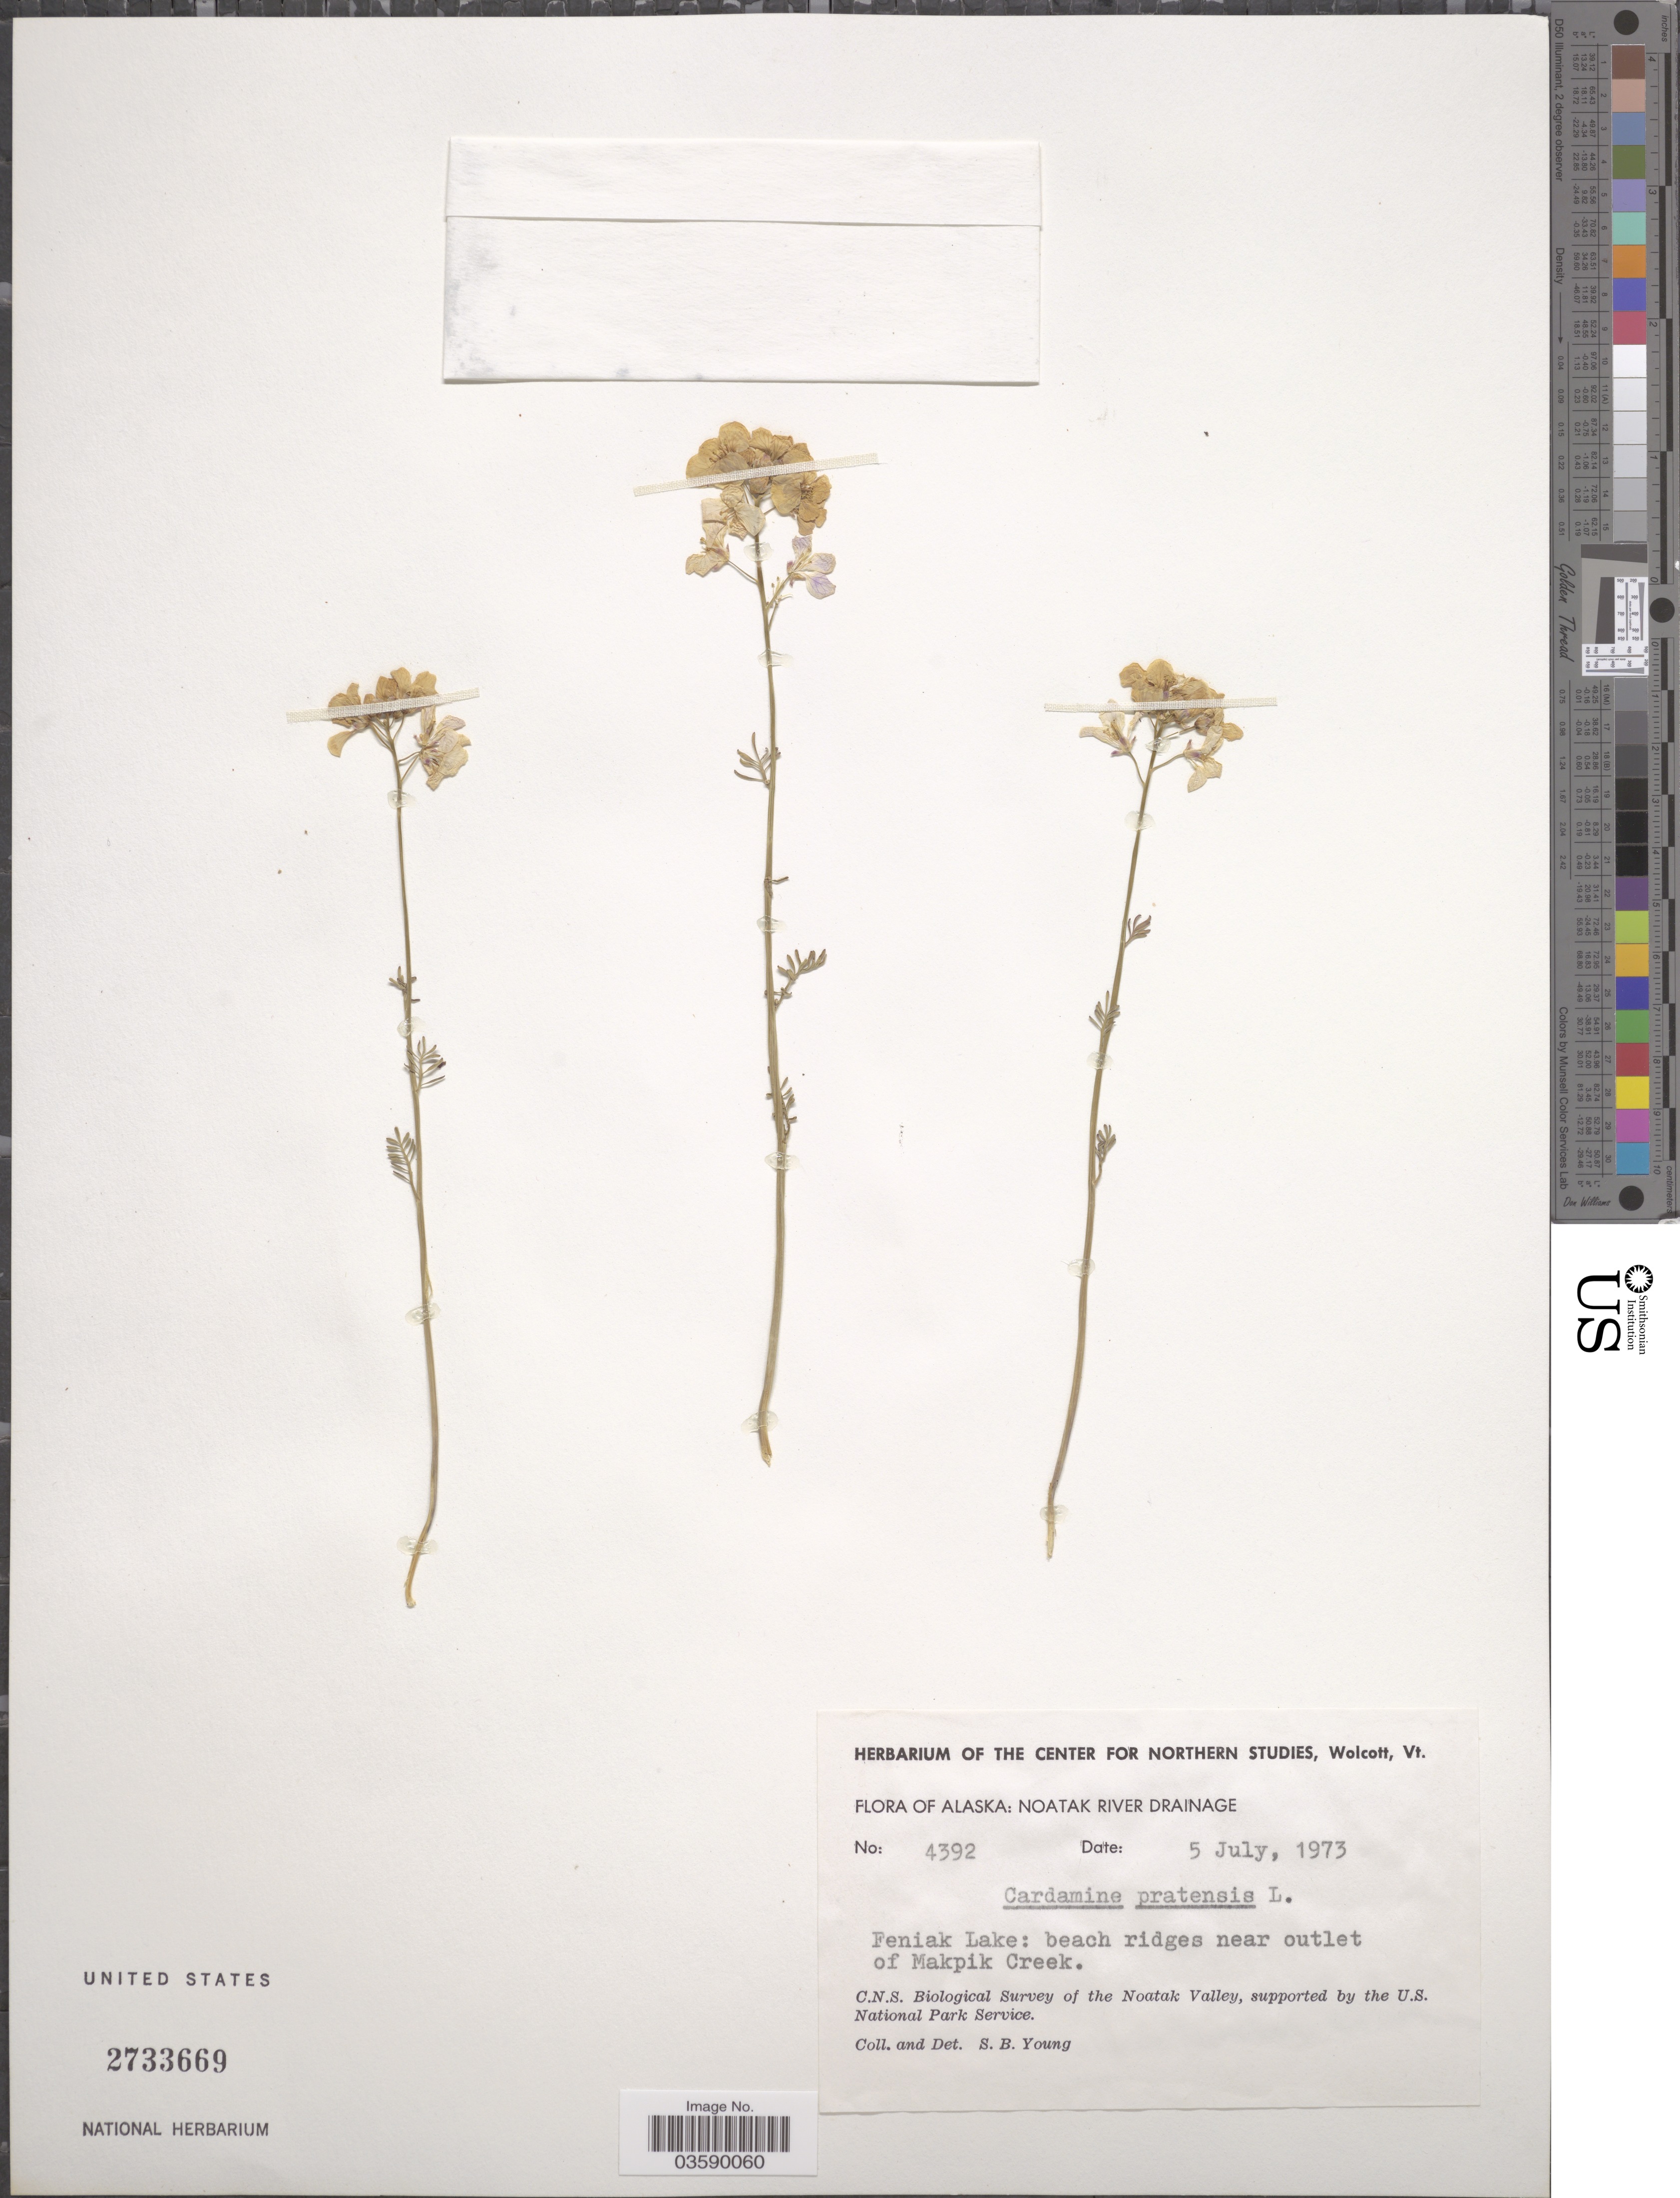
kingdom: Plantae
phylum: Tracheophyta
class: Magnoliopsida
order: Brassicales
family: Brassicaceae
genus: Cardamine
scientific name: Cardamine pratensis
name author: L.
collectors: S. Young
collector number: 4392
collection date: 1973-07-05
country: United States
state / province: Alaska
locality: Noatak River Drainage. Feniak Lake: beach ridges near outlet of Makpik Creek. Noatak Valley.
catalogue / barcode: US 2733669